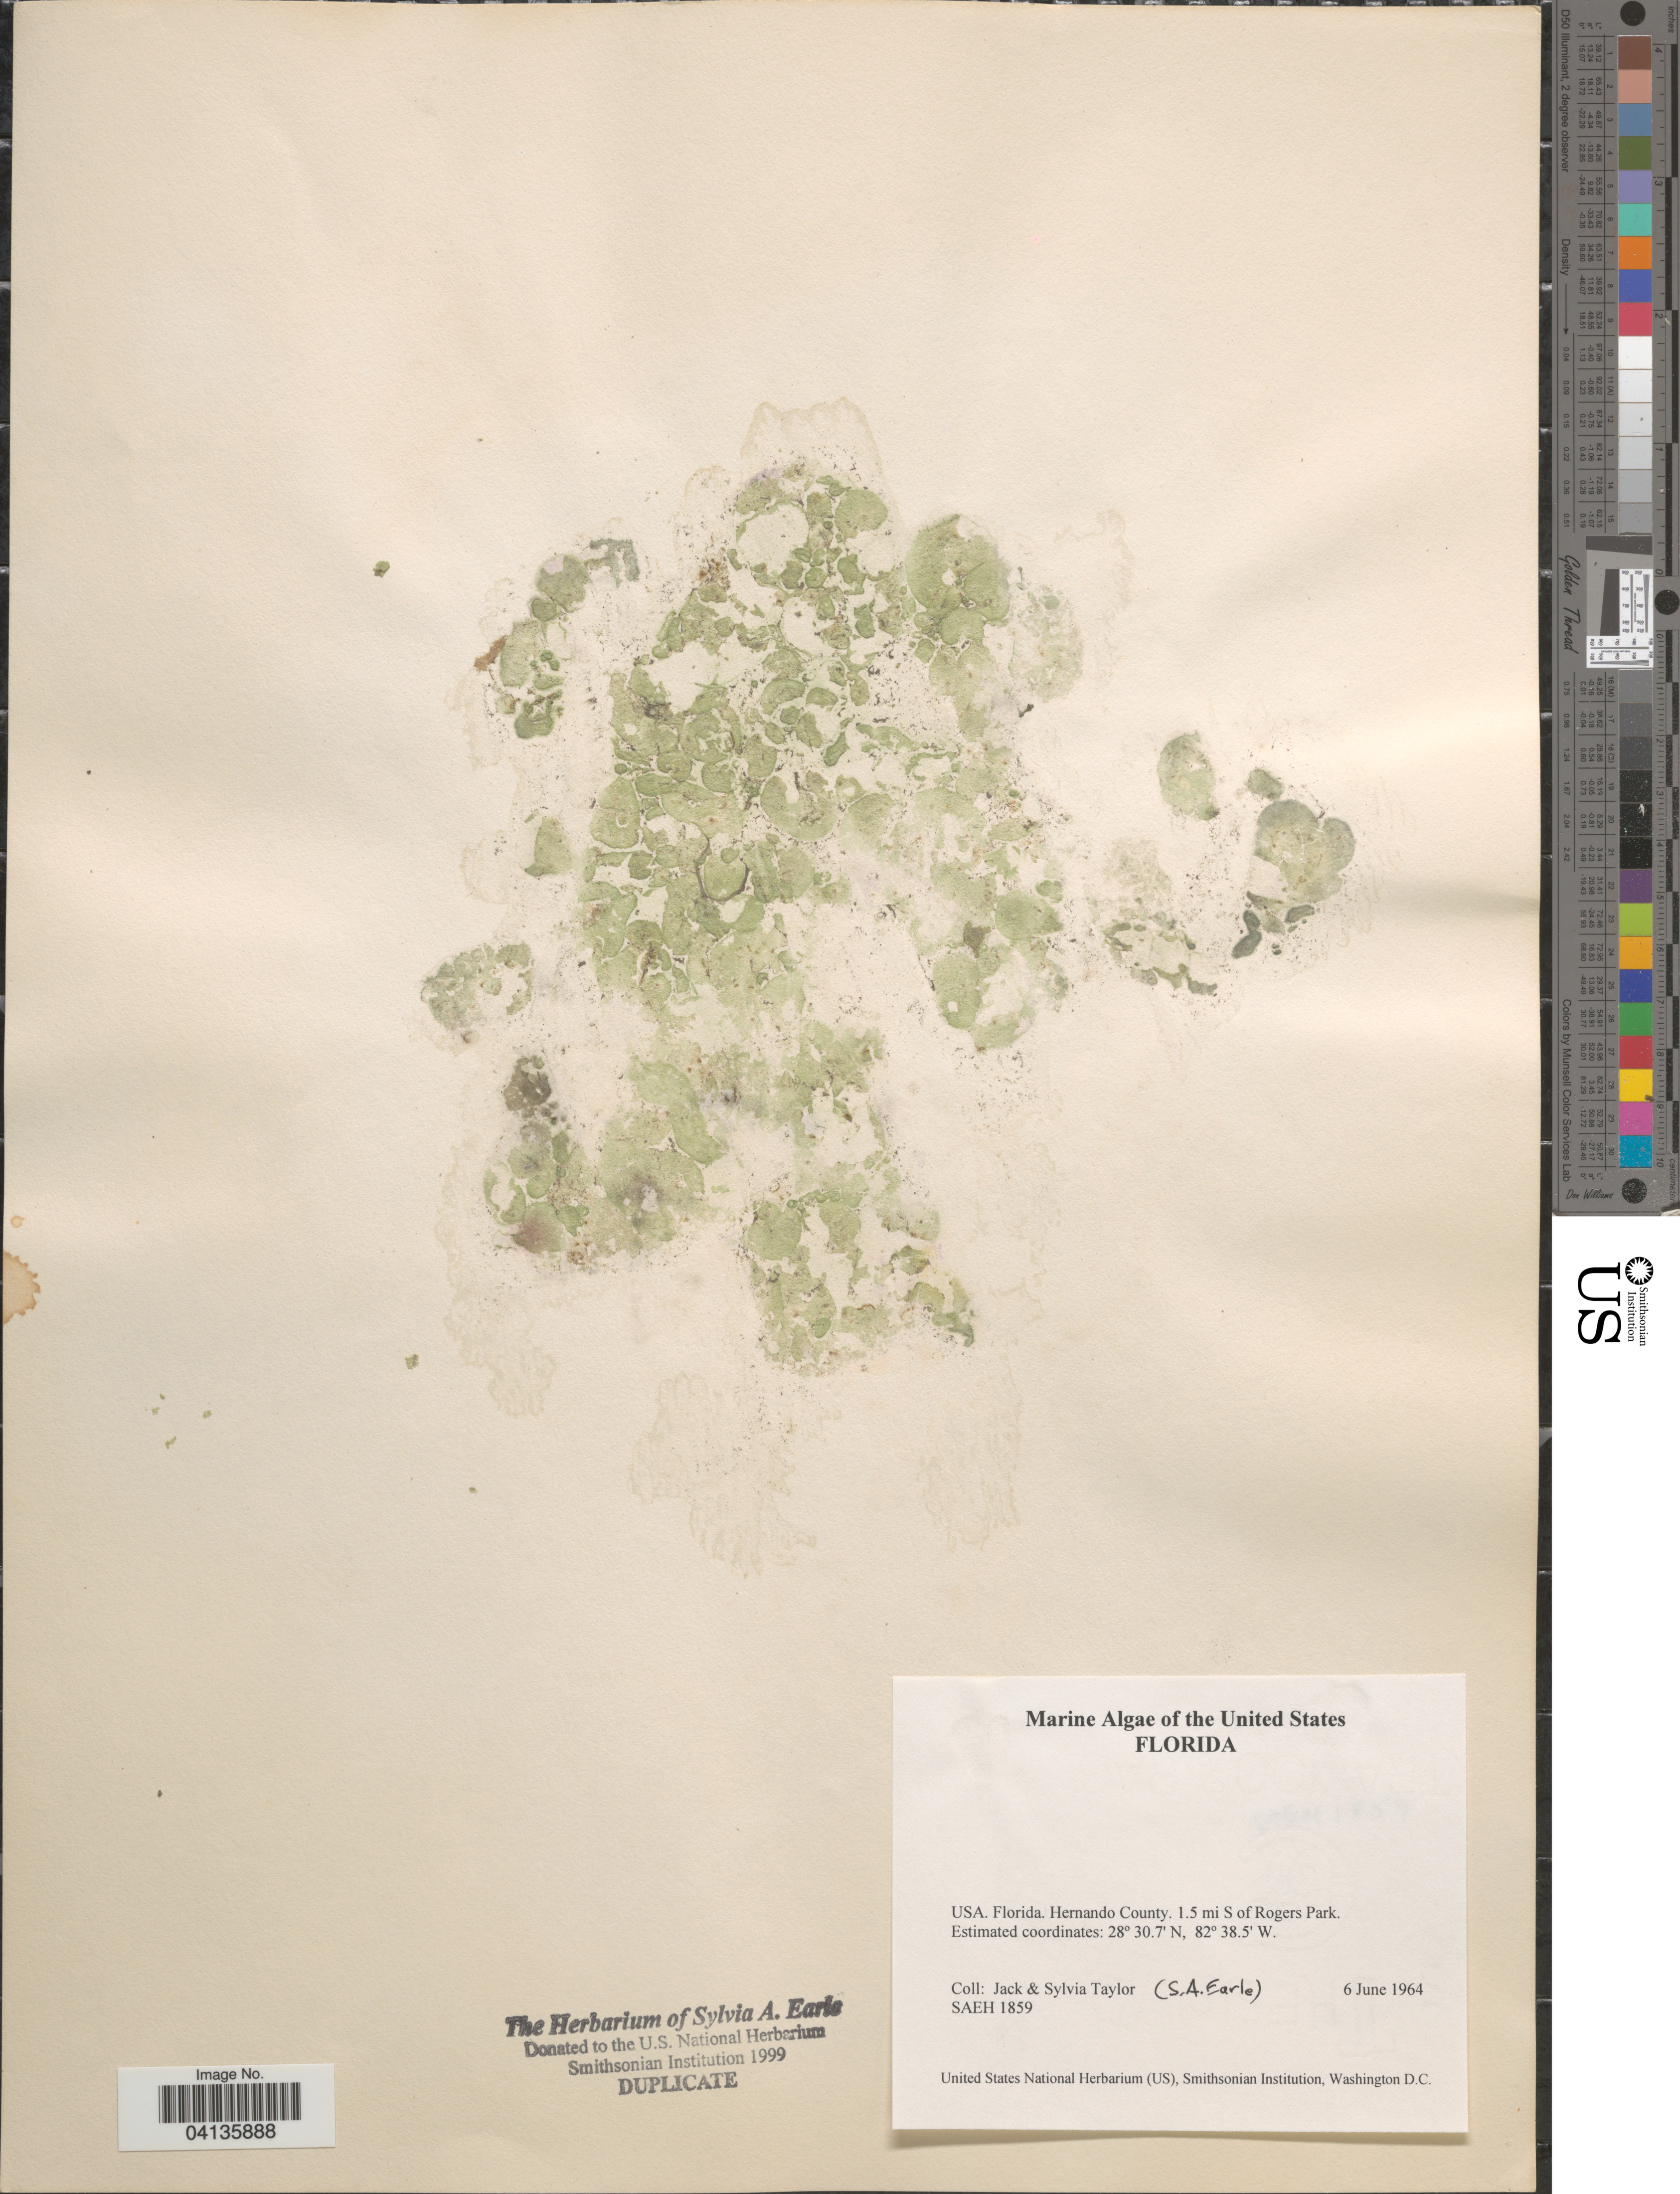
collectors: J. Taylor, S. E. Taylor & S. A. Earle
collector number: SAEH 1859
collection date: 1964-01-06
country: United States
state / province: Florida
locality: Hernando County. 1.5 mi S of Rogers Park.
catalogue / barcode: US 238721